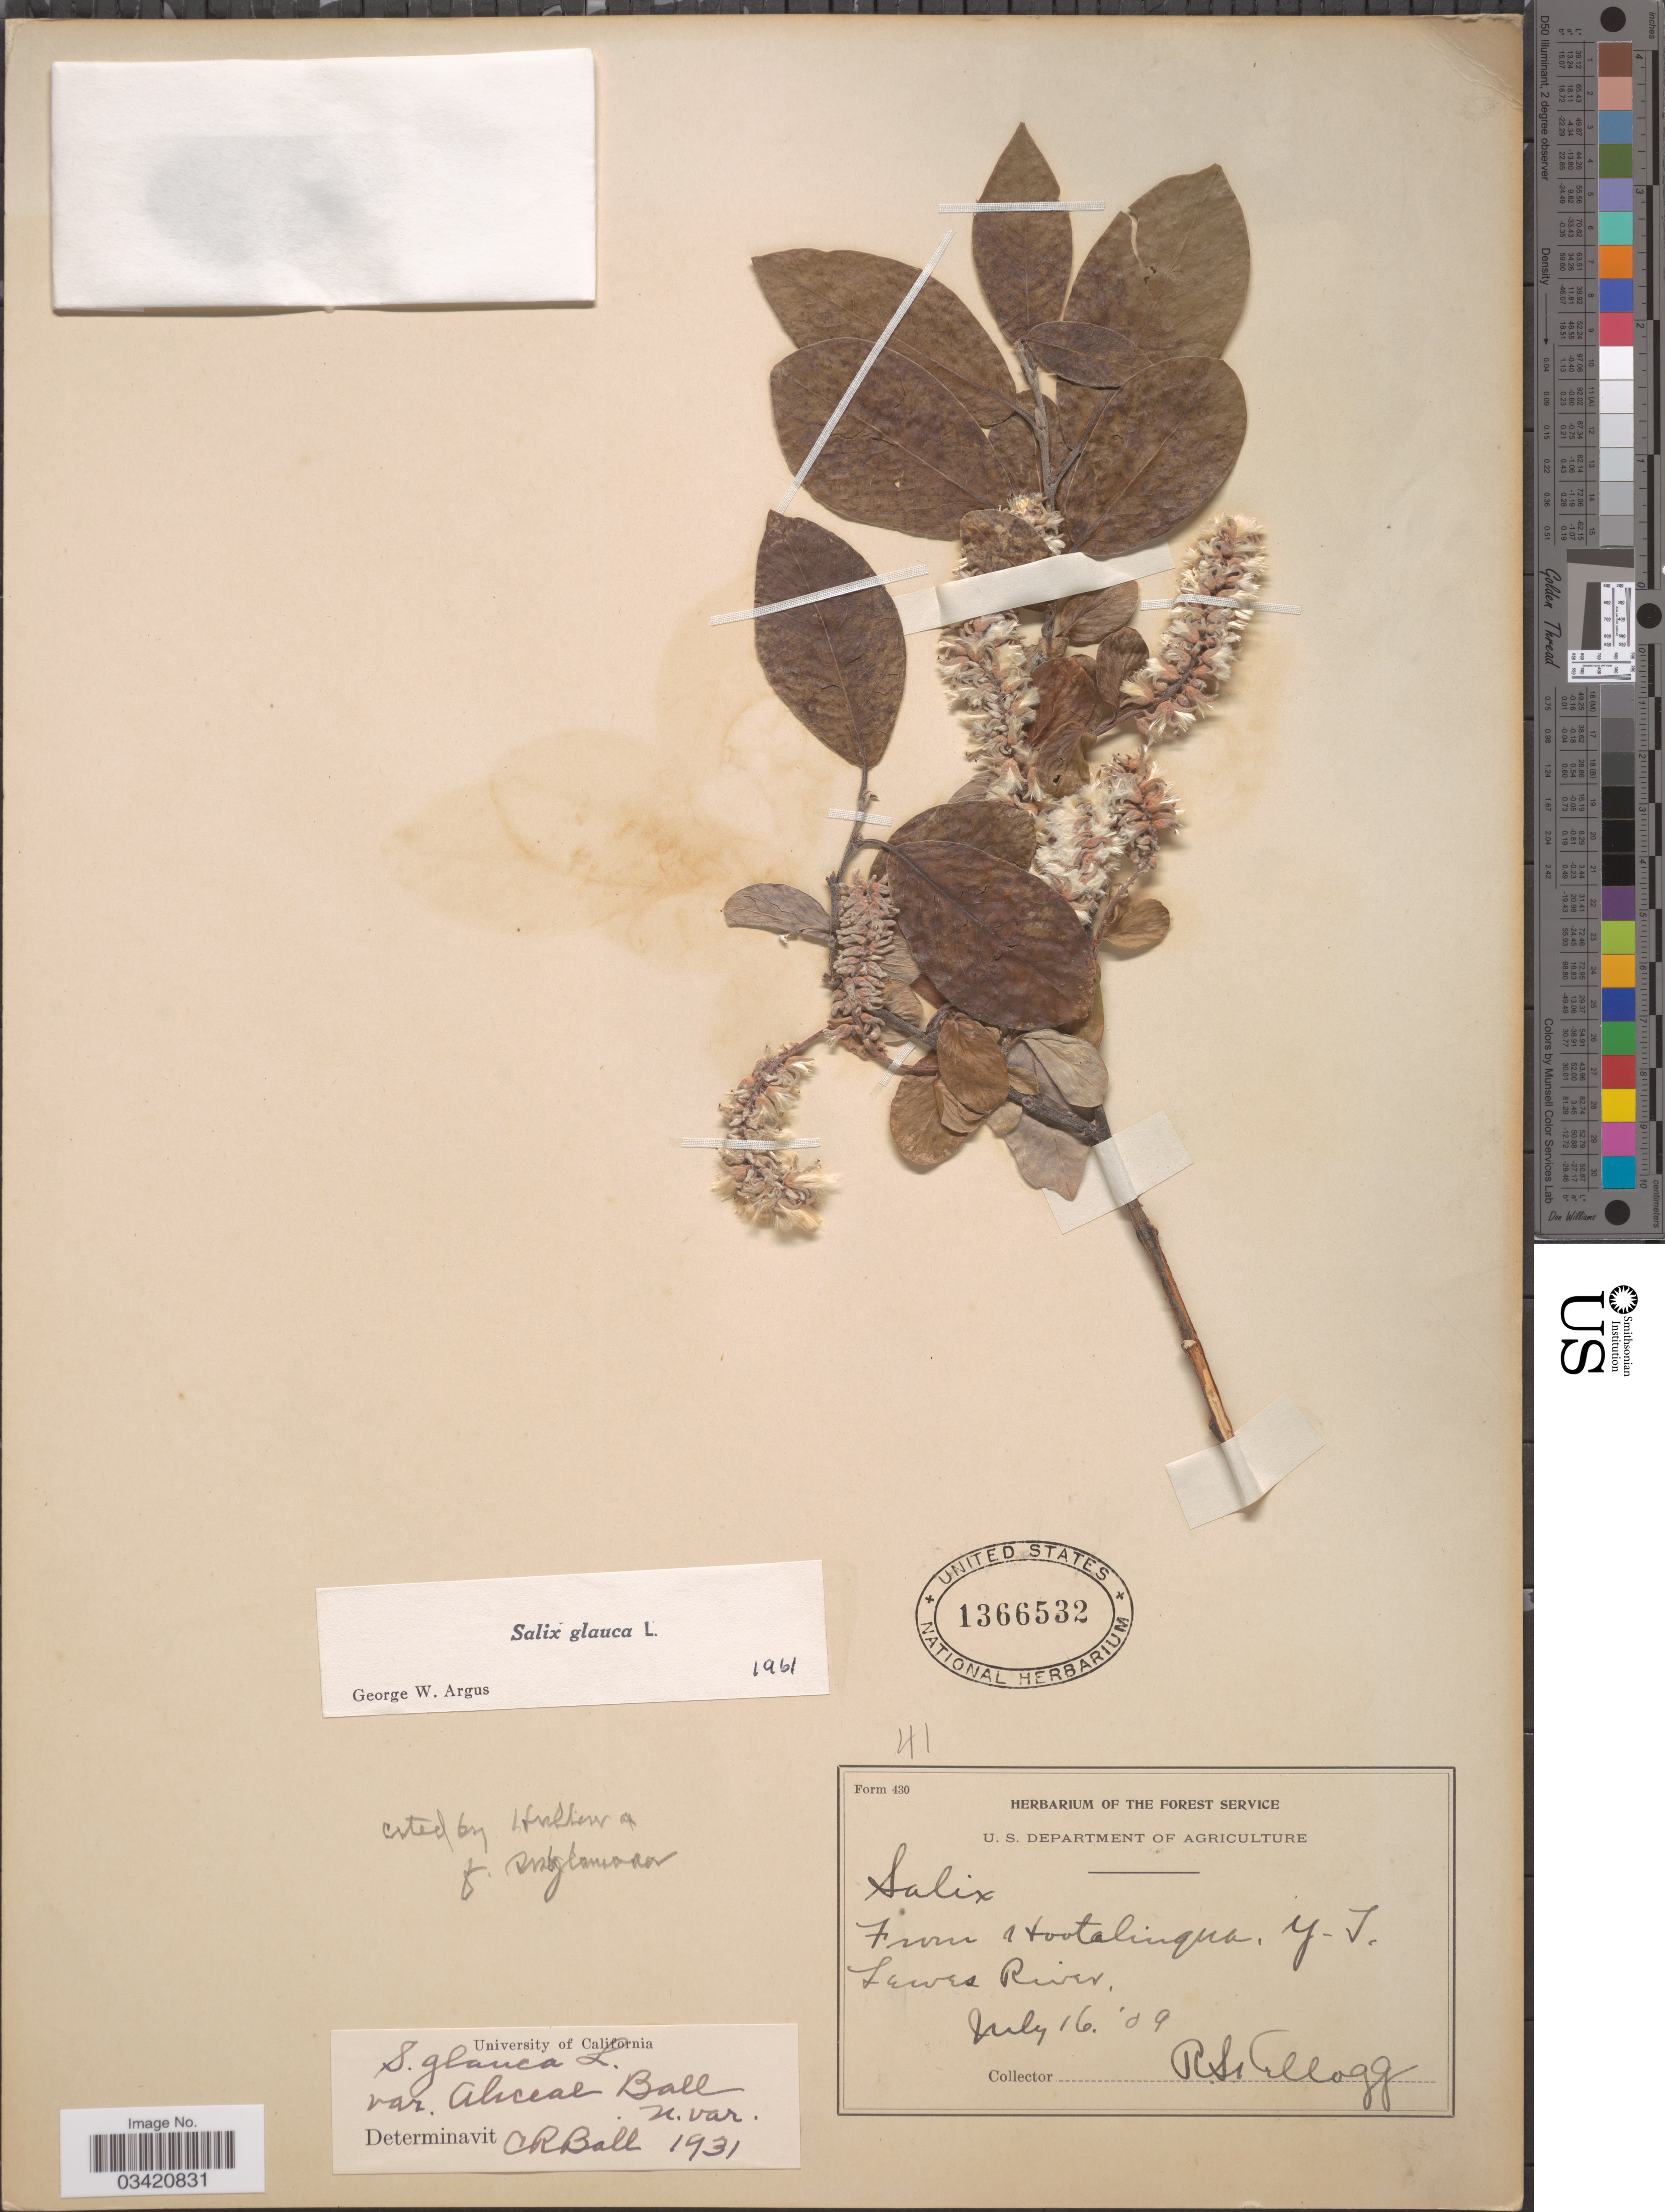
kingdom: Plantae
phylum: Tracheophyta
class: Magnoliopsida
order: Malpighiales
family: Salicaceae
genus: Salix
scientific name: Salix glauca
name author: L.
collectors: R. Kellogg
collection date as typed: Transcribed d/m/y: 16/7/9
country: Canada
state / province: Yukon Territory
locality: From Hootalinqua. Lewes River.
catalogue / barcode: US 1366532